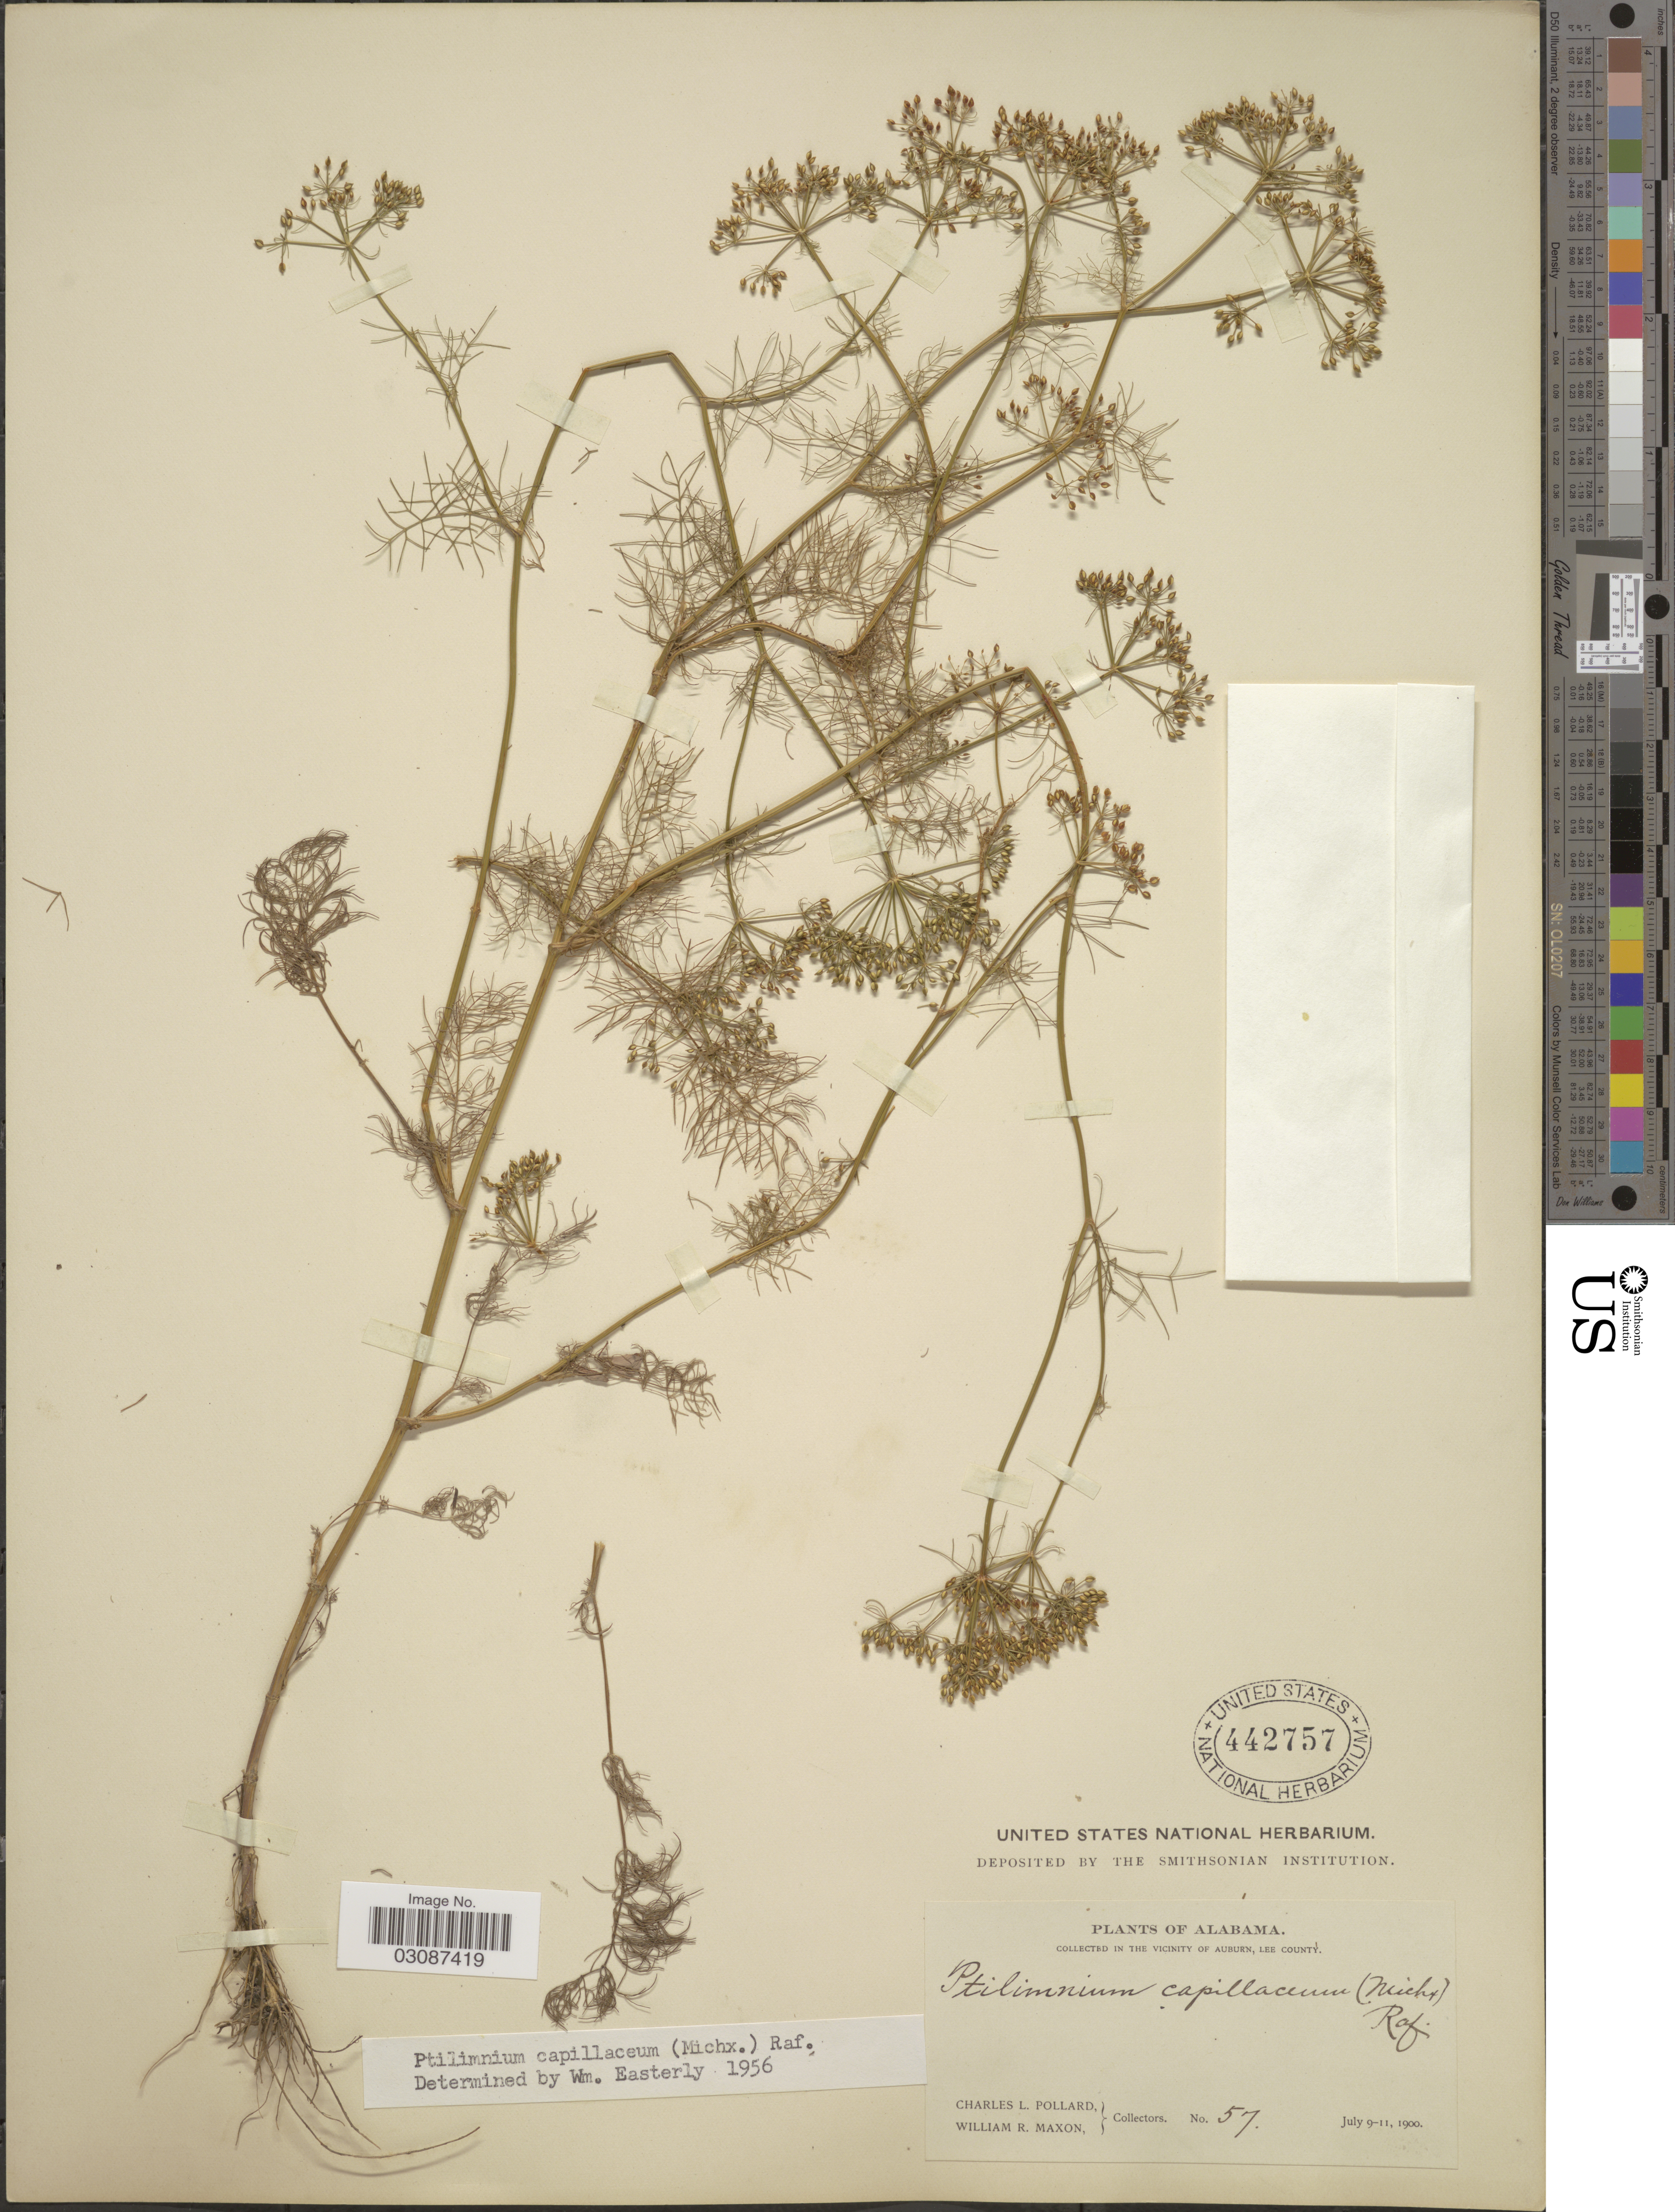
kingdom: Plantae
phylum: Tracheophyta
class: Magnoliopsida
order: Apiales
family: Apiaceae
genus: Ptilimnium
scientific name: Ptilimnium capillaceum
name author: (Michx.) Raf.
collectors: C. L. Pollard & W. R. Maxon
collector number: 57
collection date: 1900-07-09/1900-07-11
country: United States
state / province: Alabama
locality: The Vicinity of Auburn, Lee County.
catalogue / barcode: US 442757